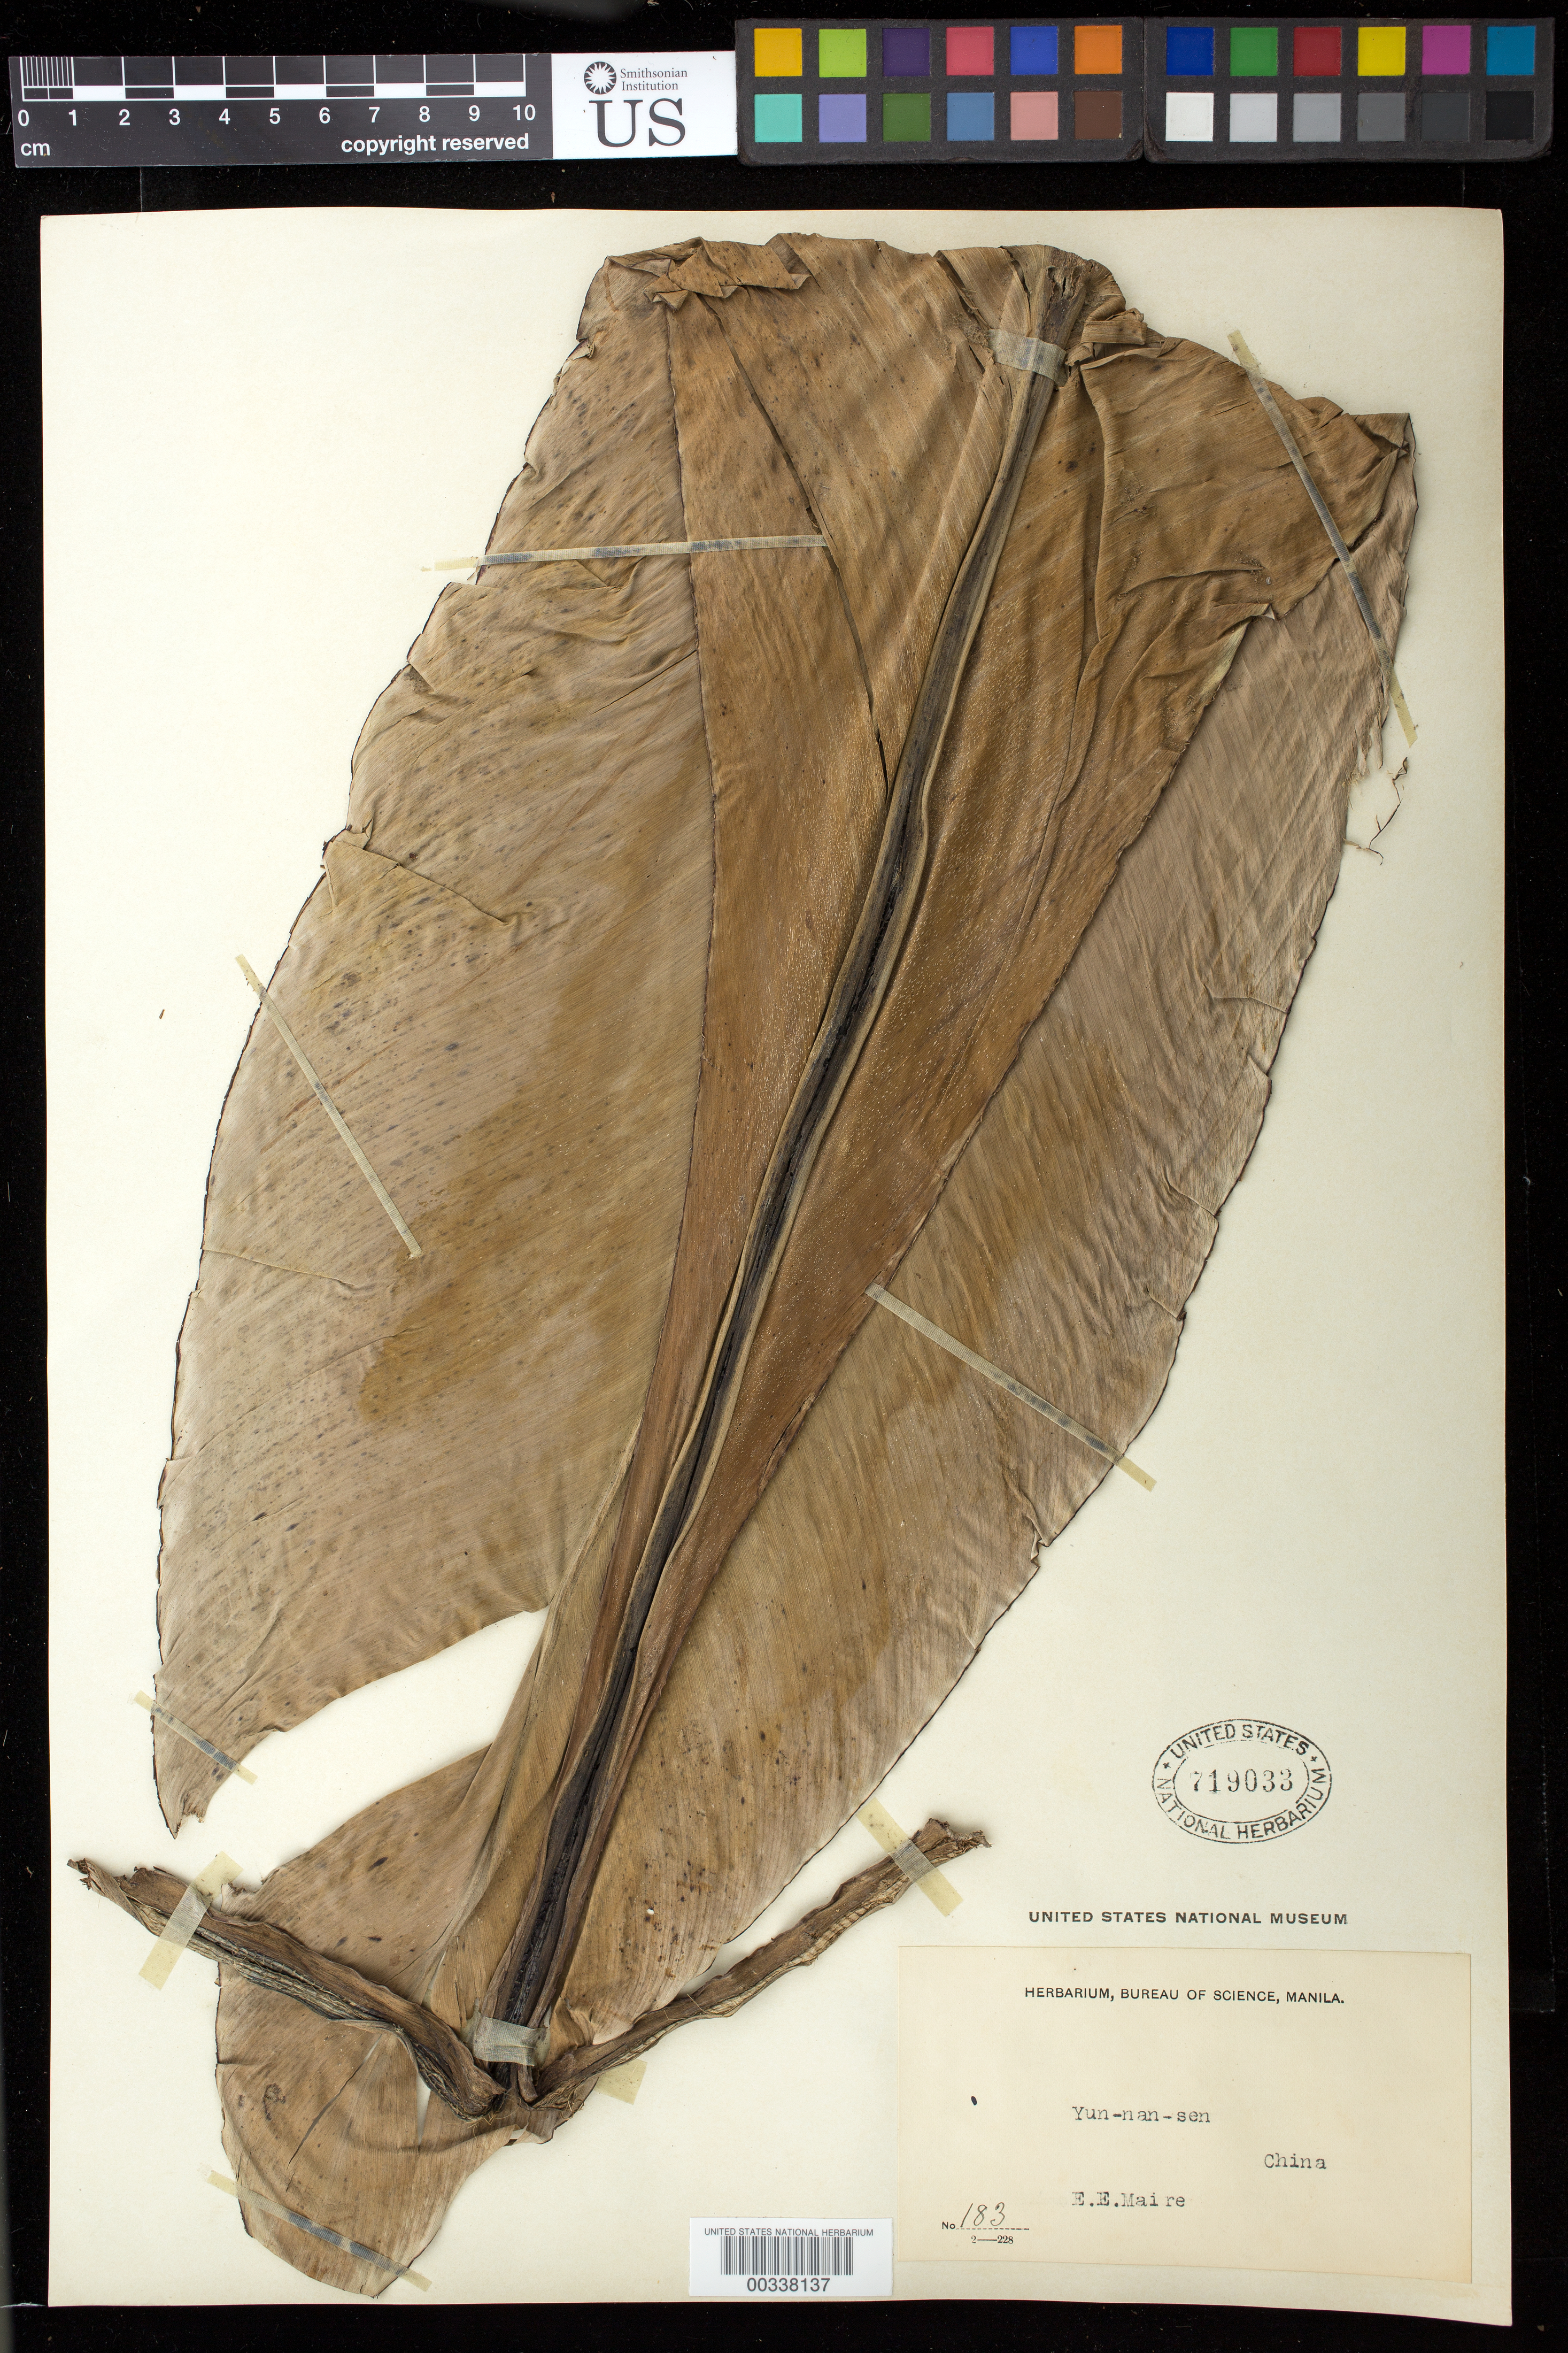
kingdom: Plantae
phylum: Tracheophyta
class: Liliopsida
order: Zingiberales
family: Zingiberaceae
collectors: E. E. Maire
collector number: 183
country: China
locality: Yun-nan-sen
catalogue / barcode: US 719033